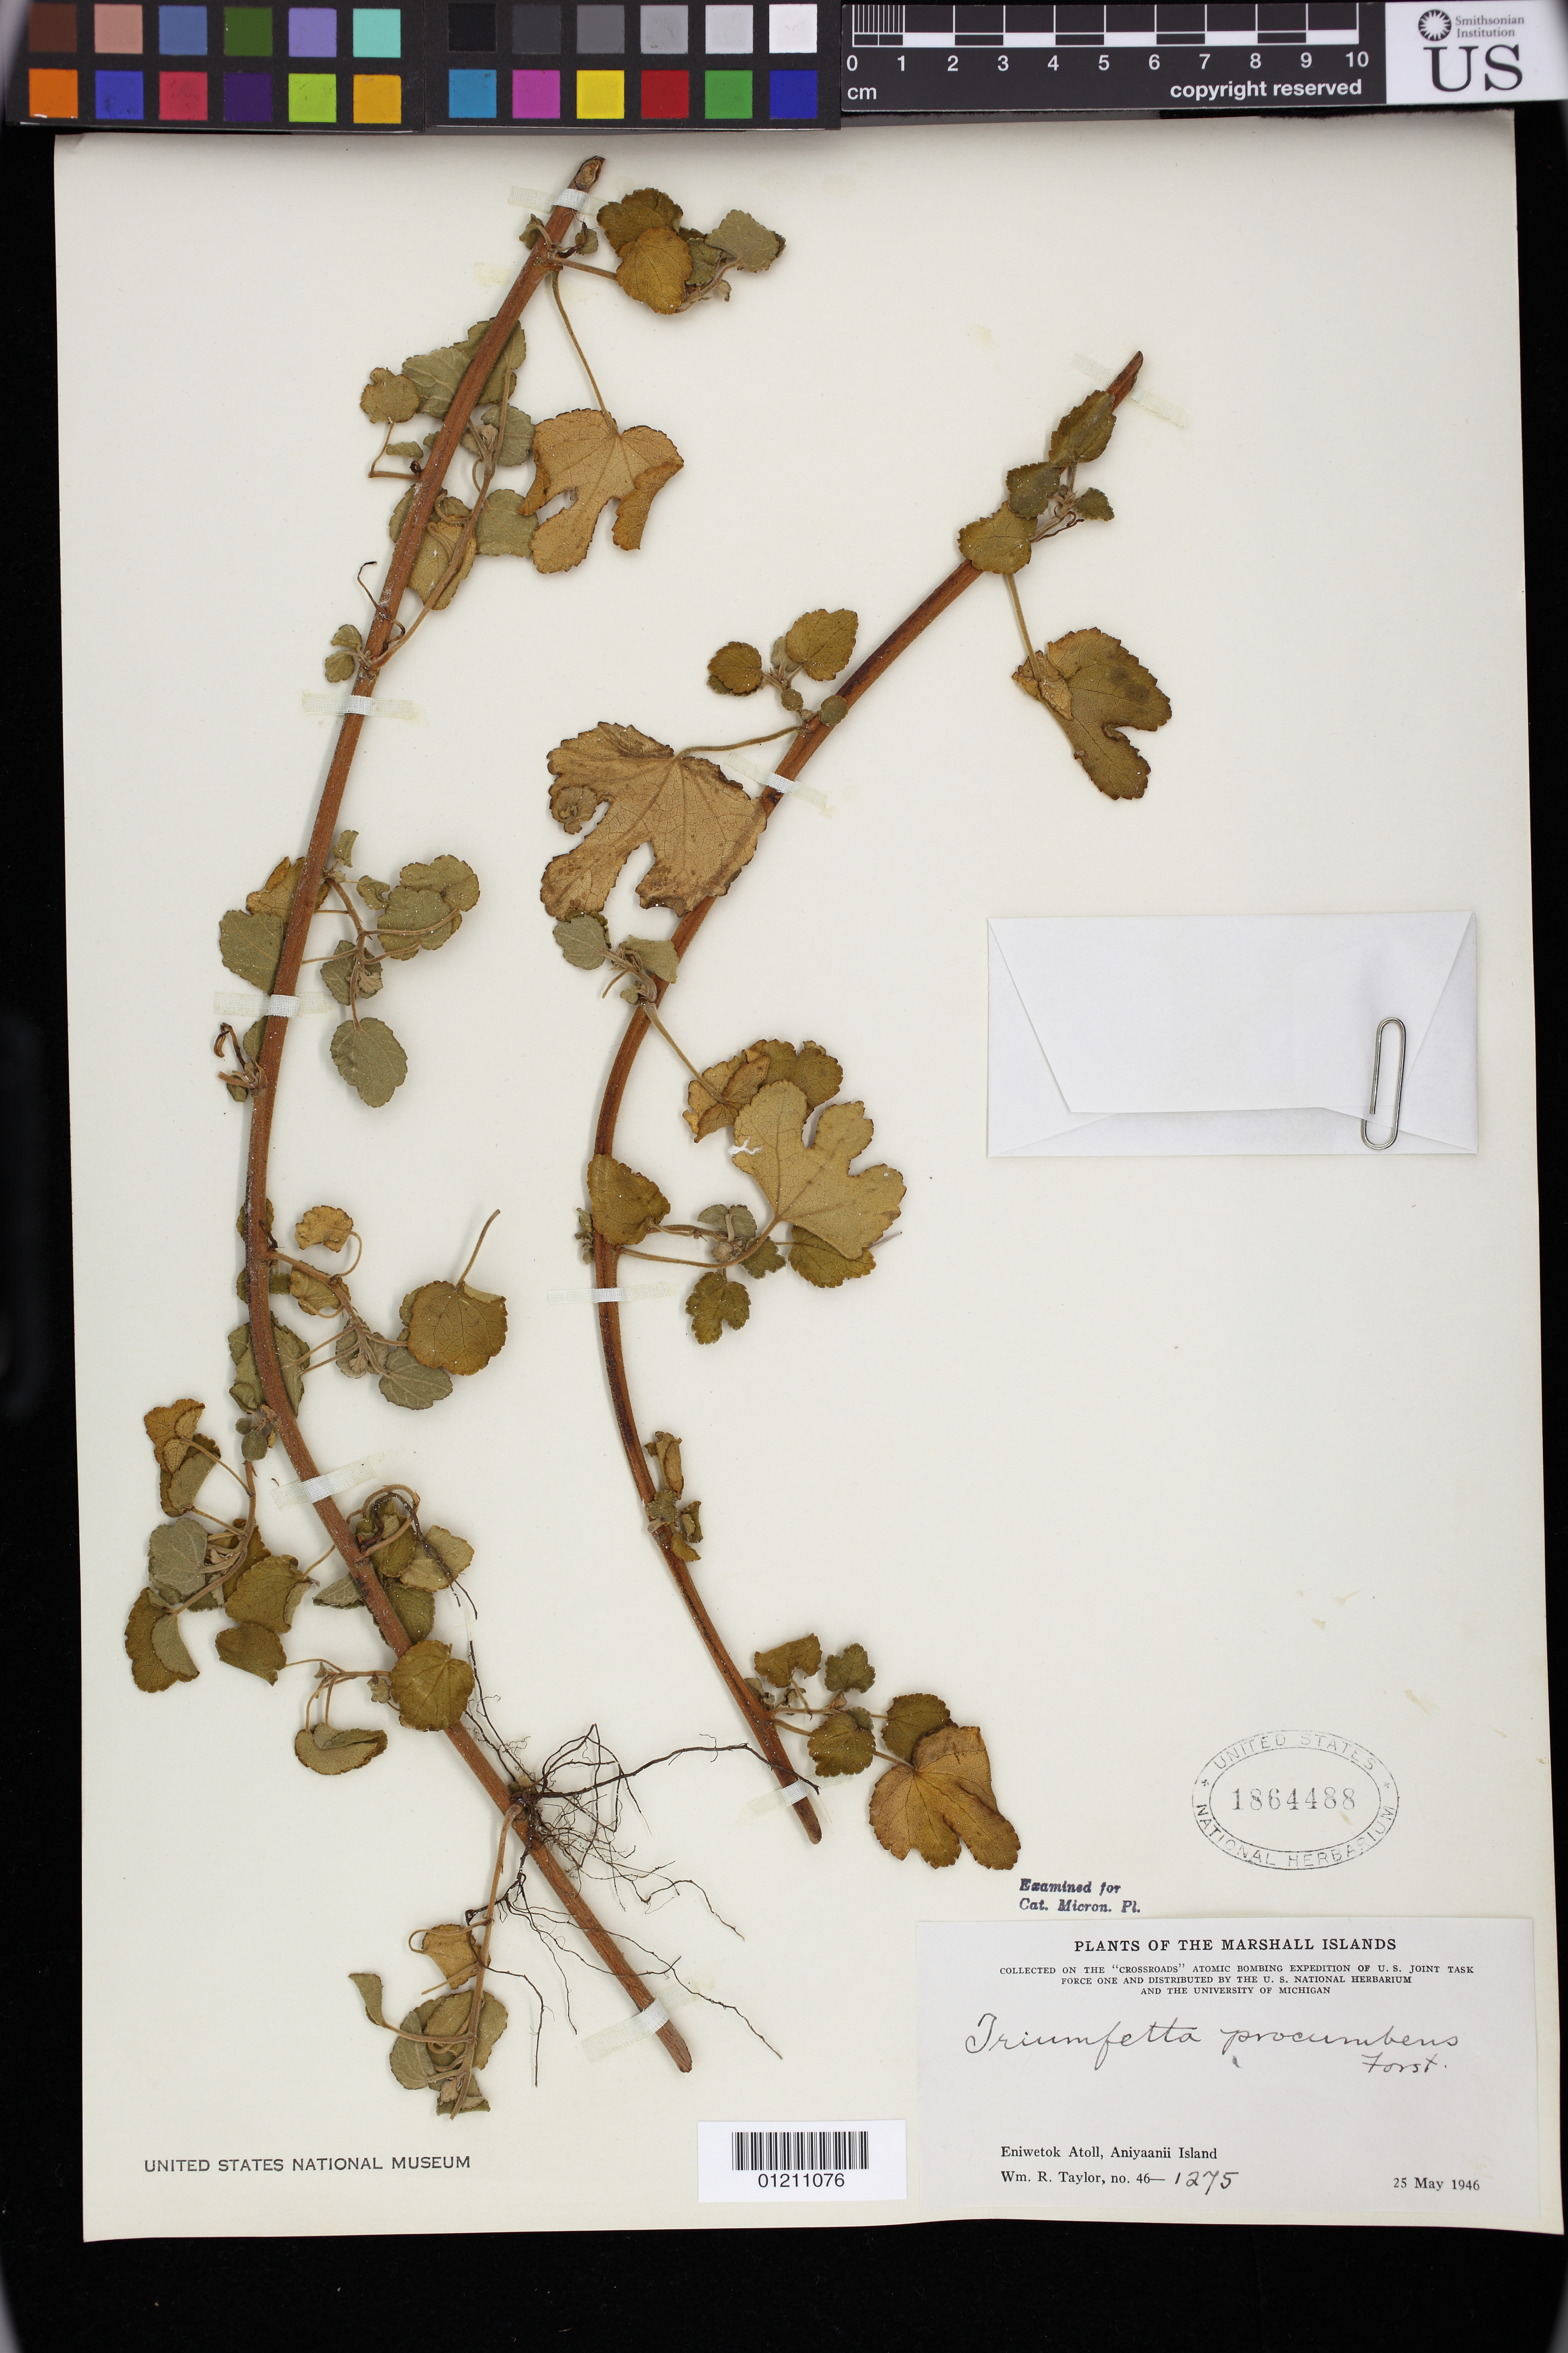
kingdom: Plantae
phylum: Tracheophyta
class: Magnoliopsida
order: Malvales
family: Malvaceae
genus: Triumfetta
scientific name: Triumfetta procumbens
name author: G. Forst.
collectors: W. R. Taylor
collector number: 46-1275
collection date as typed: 25 May 1946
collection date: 1946-05-25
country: Marshall Islands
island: Enewetak Atoll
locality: Marshall Islands: Eniwetok Atoll, Aniyaanii Island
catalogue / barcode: US 1864488